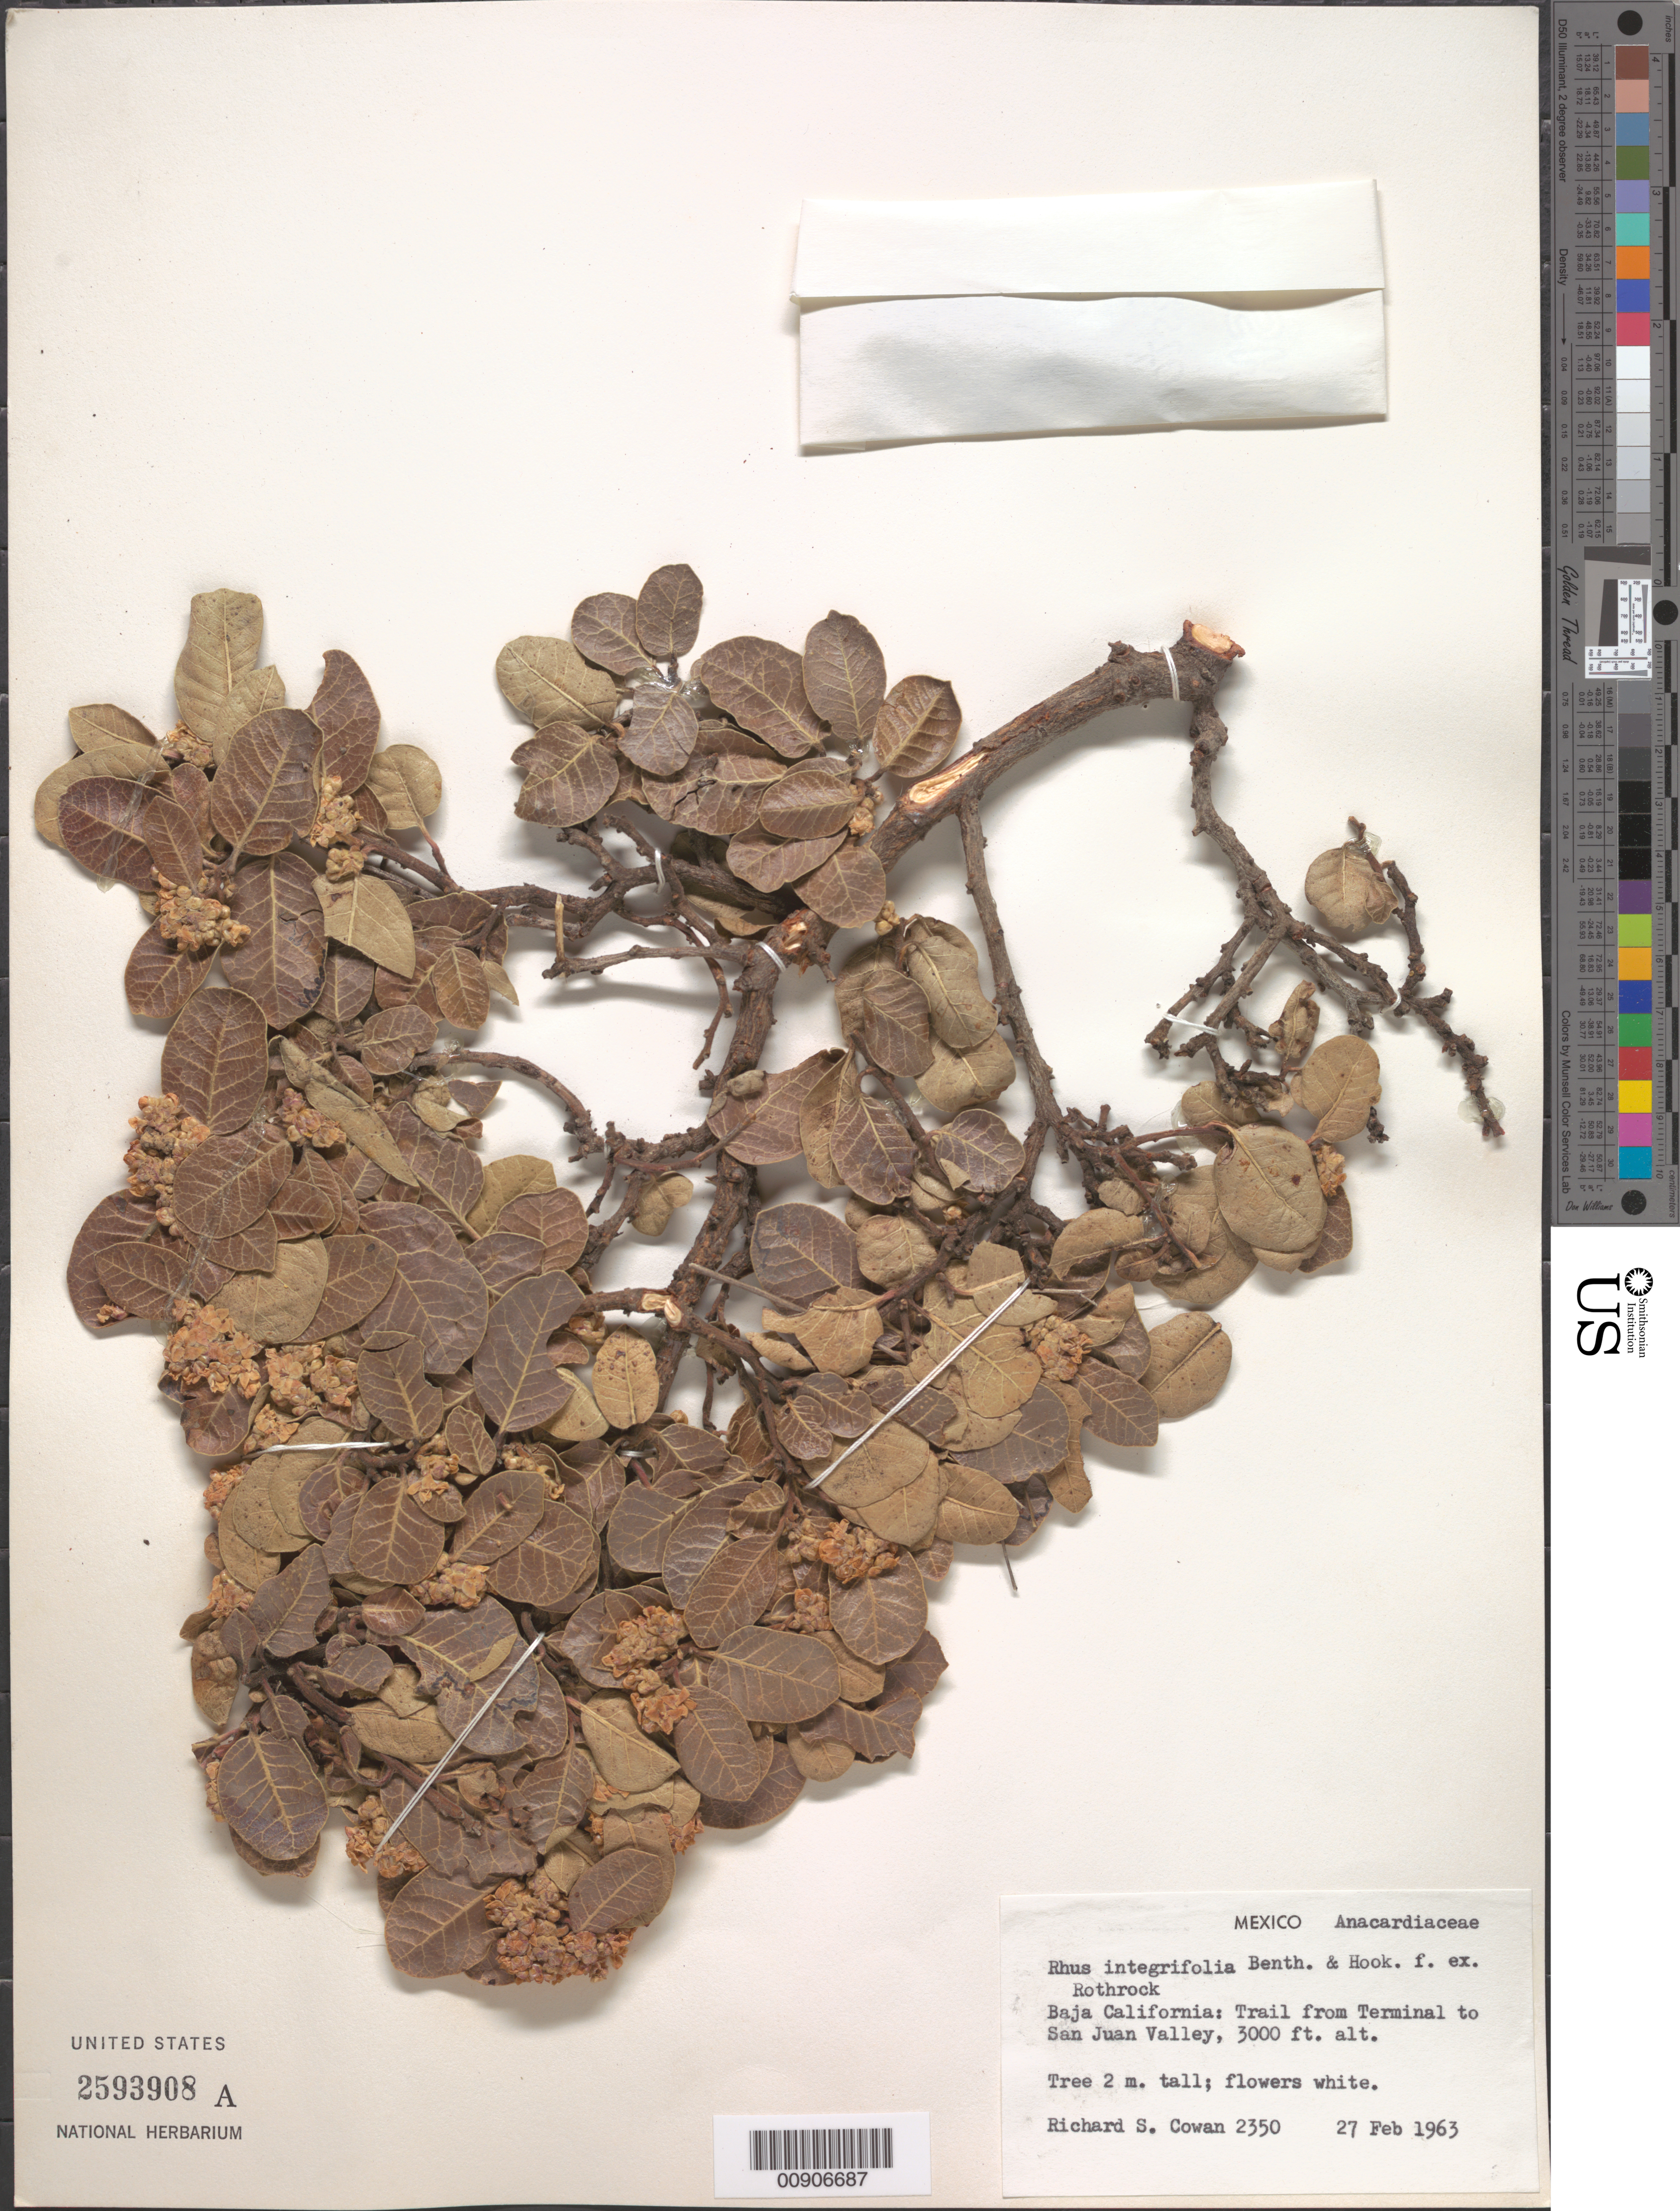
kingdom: Plantae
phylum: Tracheophyta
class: Magnoliopsida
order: Sapindales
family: Anacardiaceae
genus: Rhus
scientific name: Rhus integrifolia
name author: (Nutt.) Benth. & Hook. f. ex W.H. Brewer & S. Watson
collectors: R. S. Cowan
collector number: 2350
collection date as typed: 27 Feb 1963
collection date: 1963-02-27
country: Mexico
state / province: Baja California Norte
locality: Baja California: Trail from Terminal to San Juan Valley.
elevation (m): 914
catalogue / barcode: US 2593908A